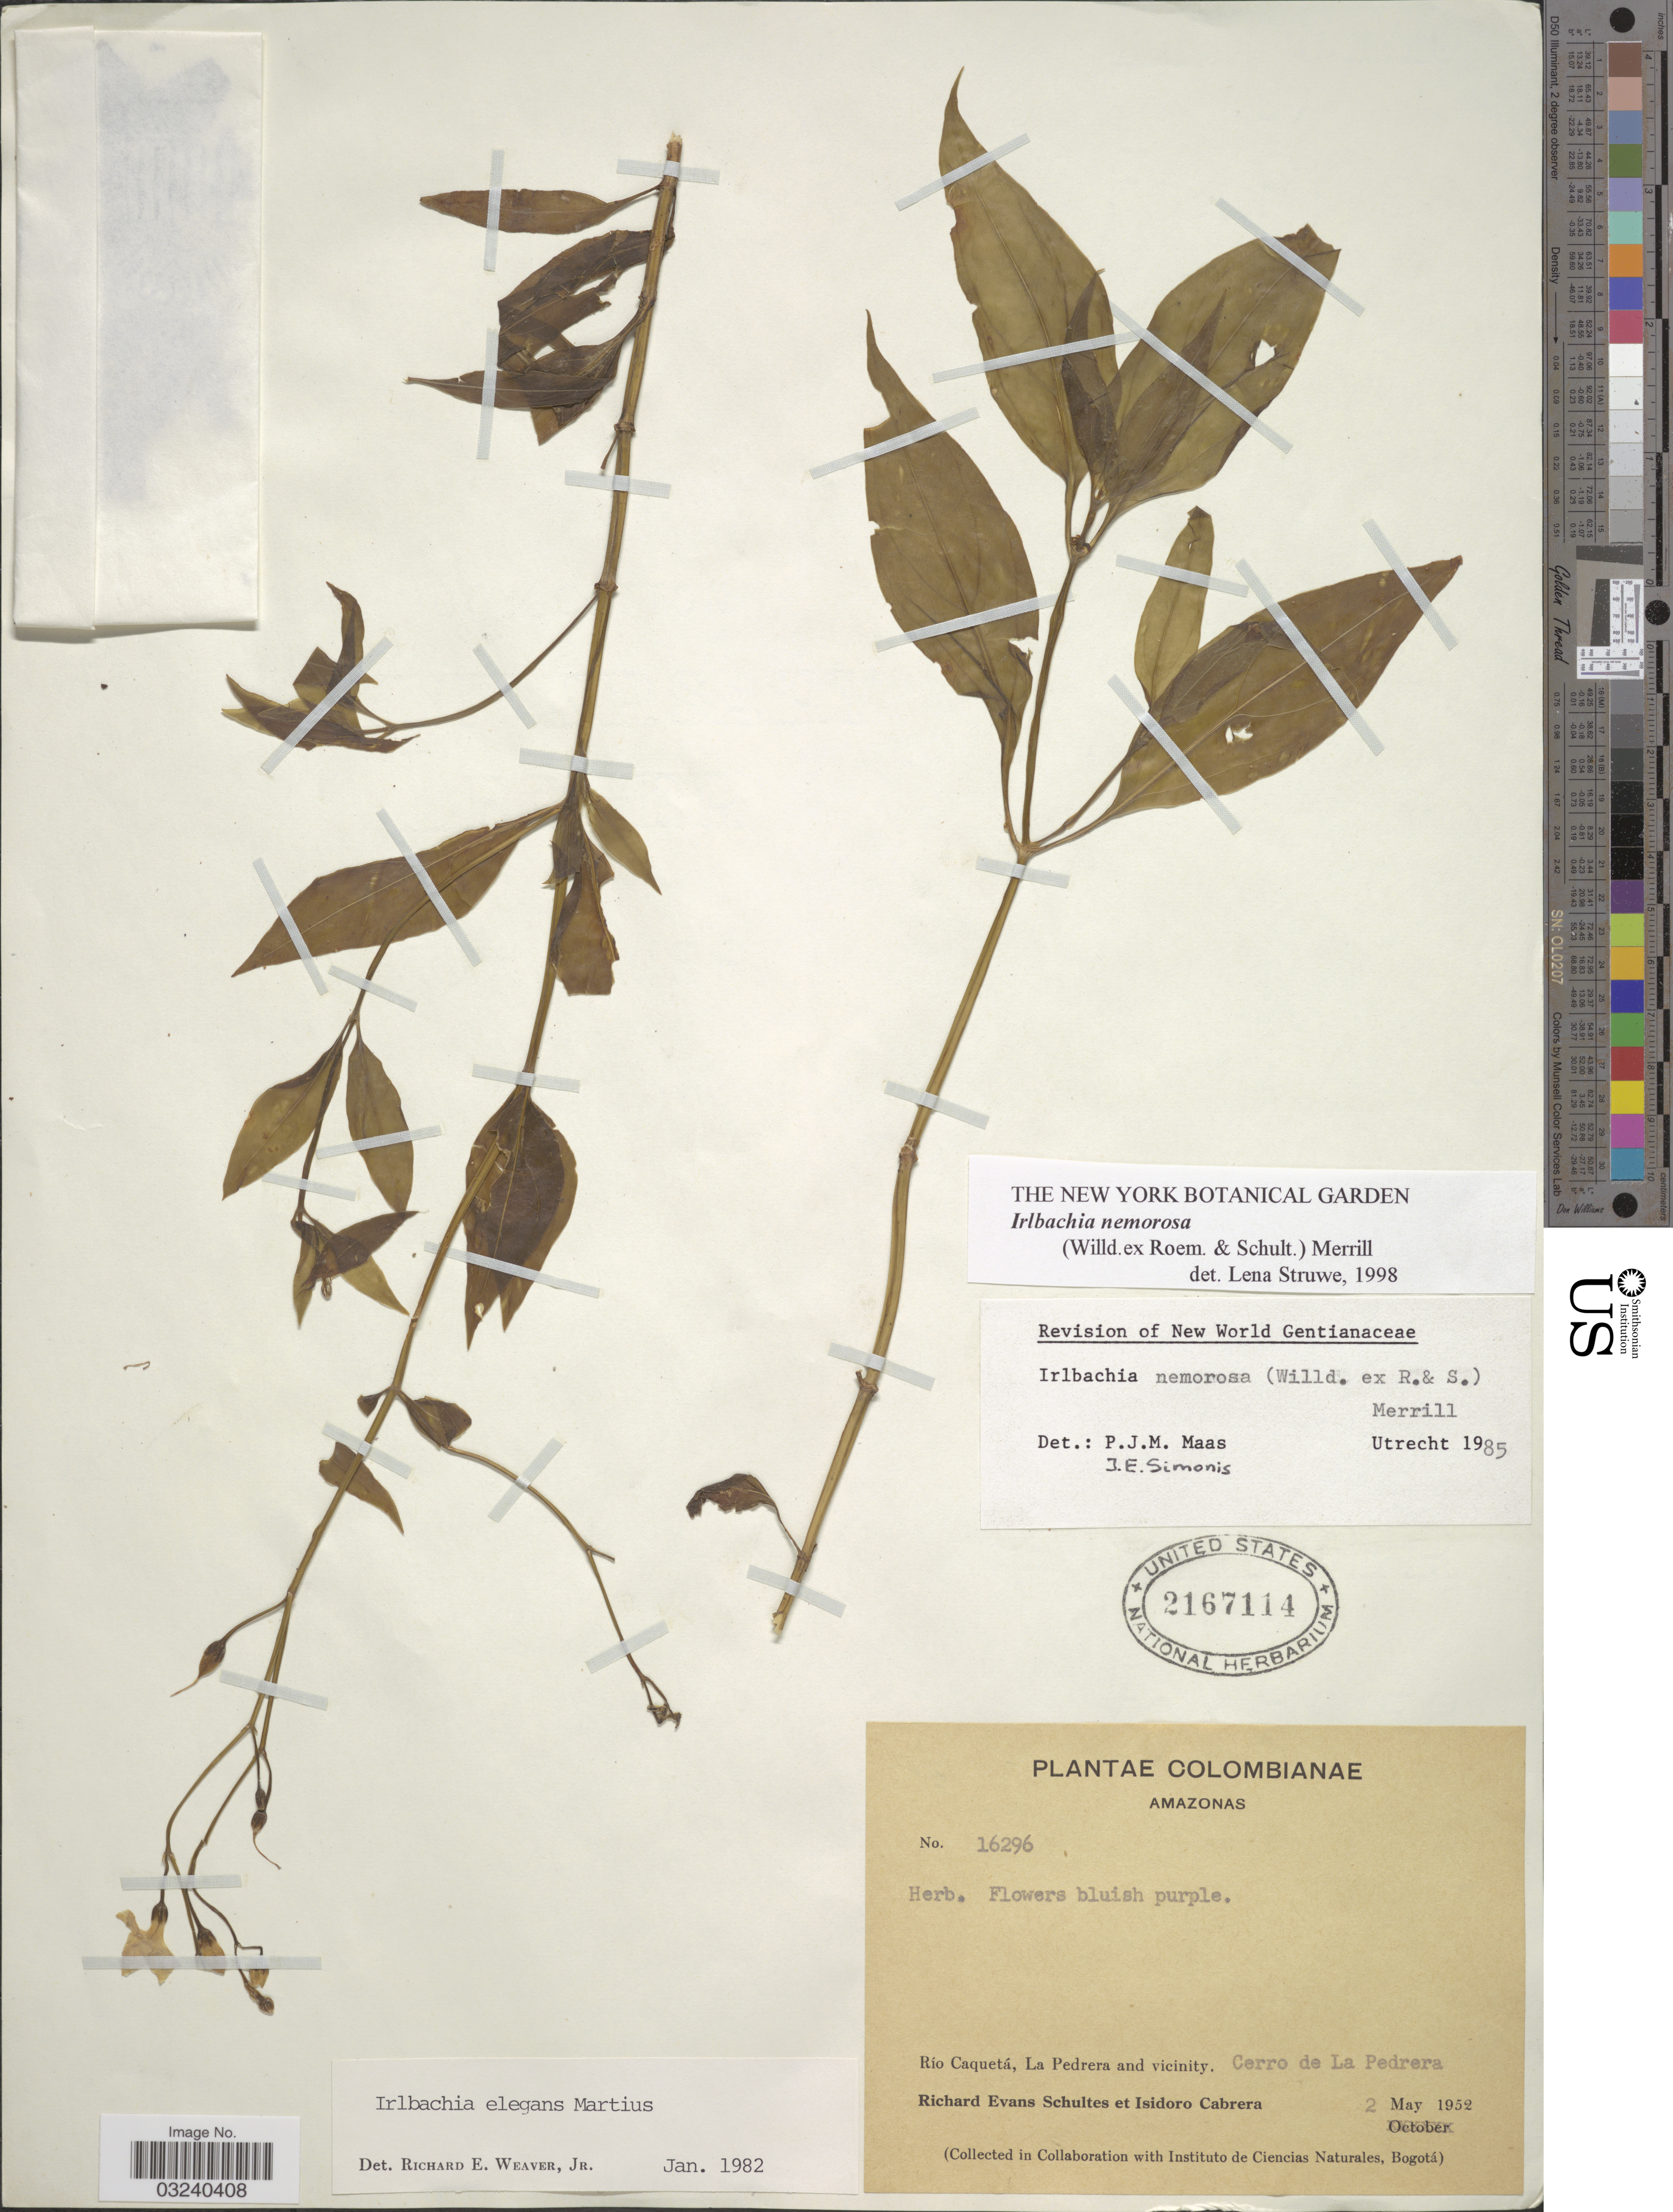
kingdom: Plantae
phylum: Tracheophyta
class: Magnoliopsida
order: Gentianales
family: Gentianaceae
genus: Irlbachia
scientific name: Irlbachia nemorosa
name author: (Willd. ex Roem. & Schult.) Merr.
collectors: R. E. Schultes & I. Cabrera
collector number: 16296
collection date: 1952-05-02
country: Colombia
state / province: Amazônas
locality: Río Caquetá, La Pedrera and vicinity. Cerro de la Pedrera.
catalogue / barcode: US 2167114